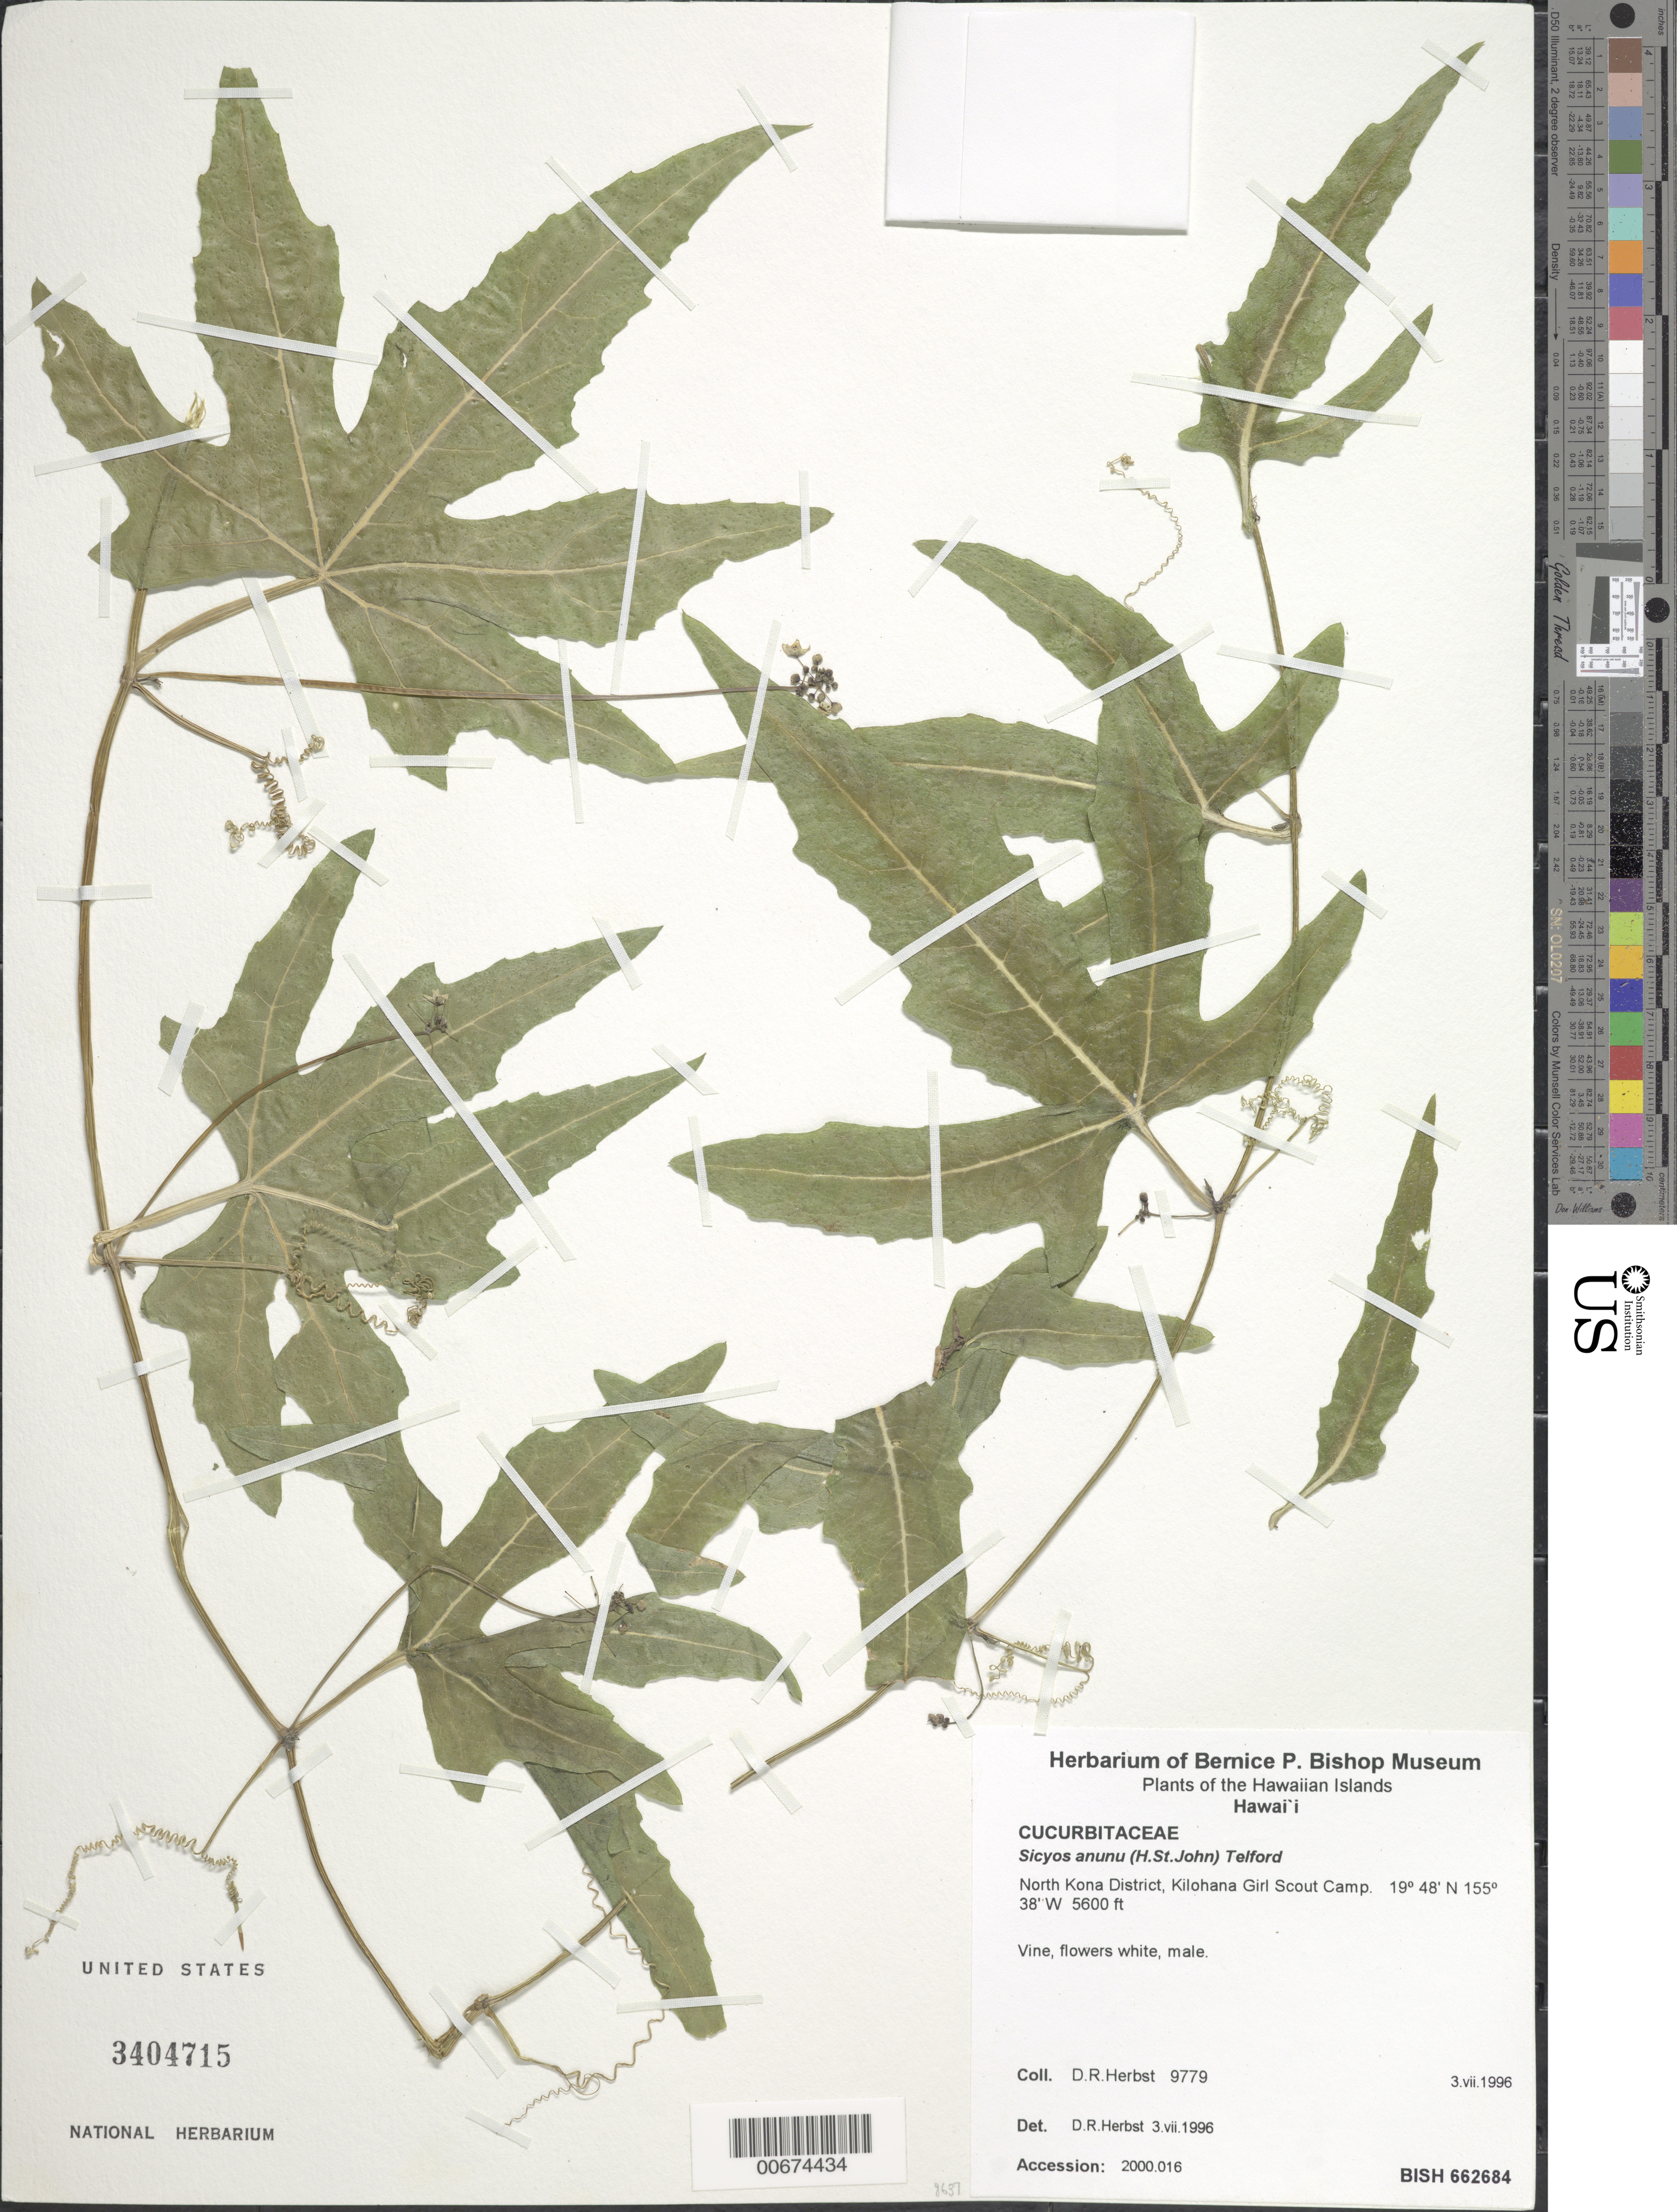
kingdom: Plantae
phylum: Tracheophyta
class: Magnoliopsida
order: Cucurbitales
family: Cucurbitaceae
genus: Sicyos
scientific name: Sicyos anunu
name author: (H. St. John) I. Telford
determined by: Herbst, D. R.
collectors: D. R. Herbst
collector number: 9779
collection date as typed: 3 Jul 1996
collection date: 1996-07-03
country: United States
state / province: Hawaii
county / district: Hawaii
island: Hawaii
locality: North Kona Distr., Kilohana Girl Scout Camp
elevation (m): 1706.8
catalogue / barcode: US 3404715